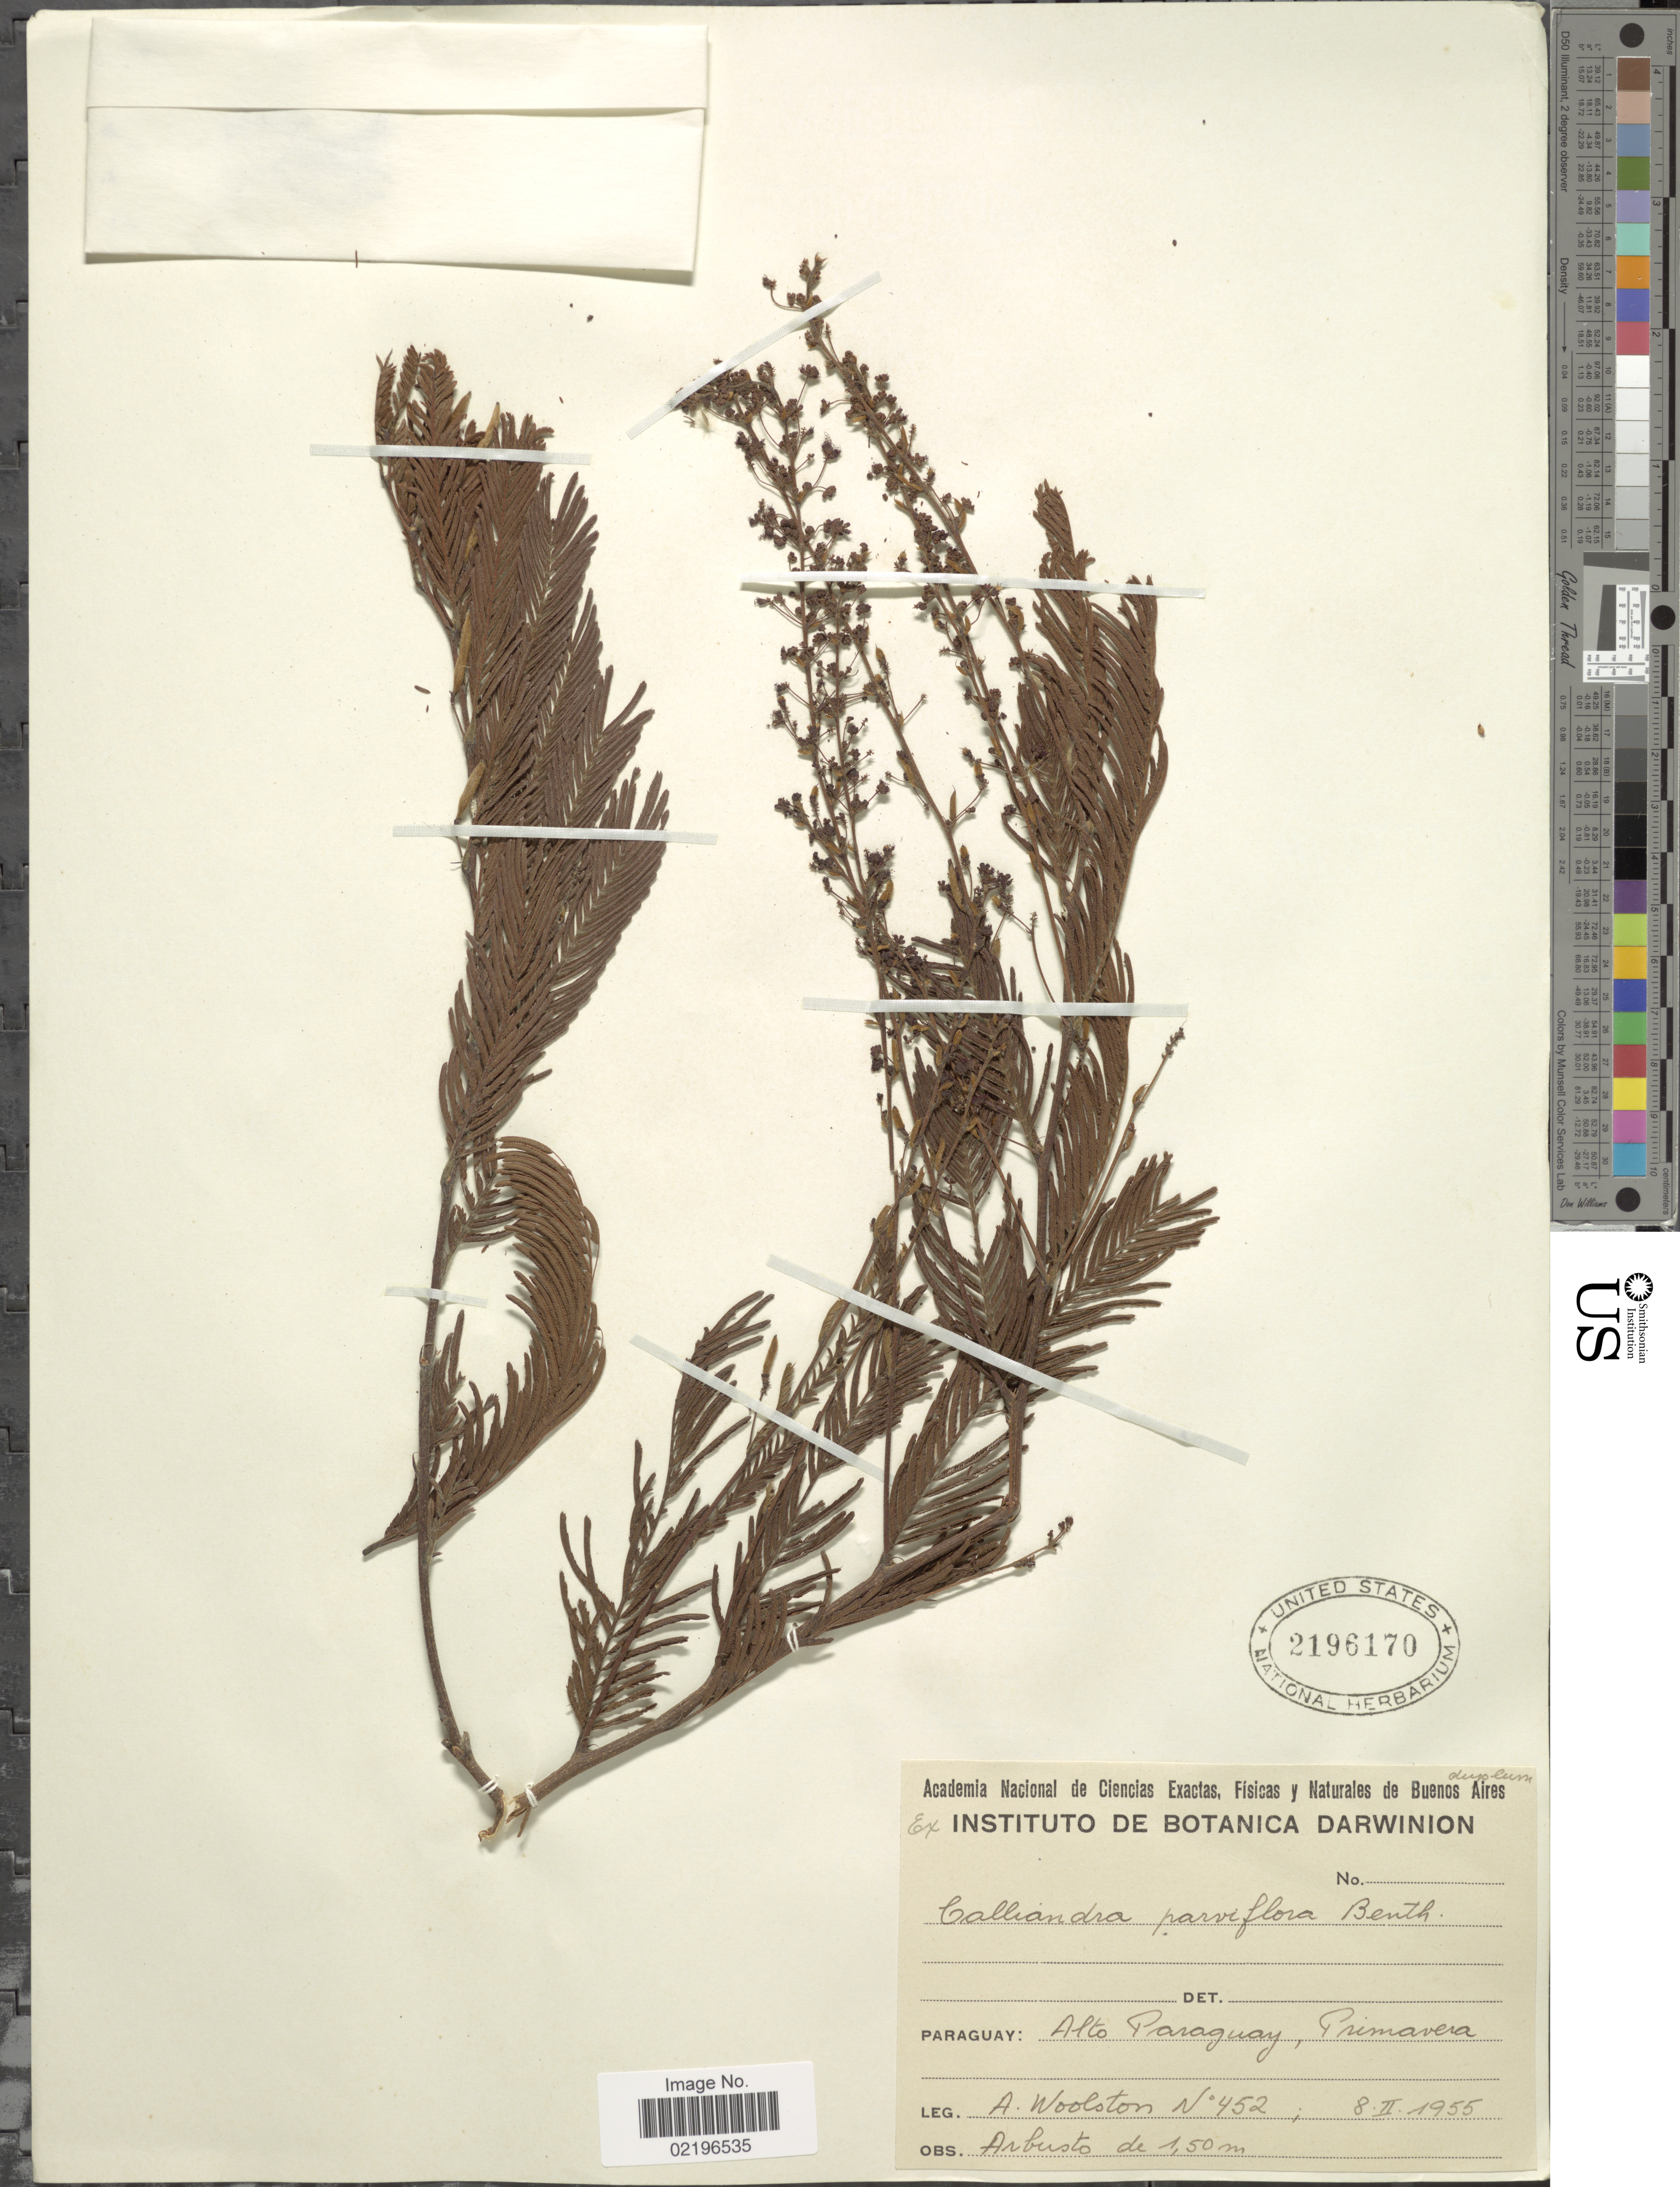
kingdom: Plantae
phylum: Tracheophyta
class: Magnoliopsida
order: Fabales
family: Fabaceae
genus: Calliandra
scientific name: Calliandra parviflora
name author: Benth.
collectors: A. Woolston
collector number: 452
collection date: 1955-02-08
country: Paraguay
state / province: Alto Paraguay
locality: Alto Paraguay, Primavera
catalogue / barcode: US 2196170